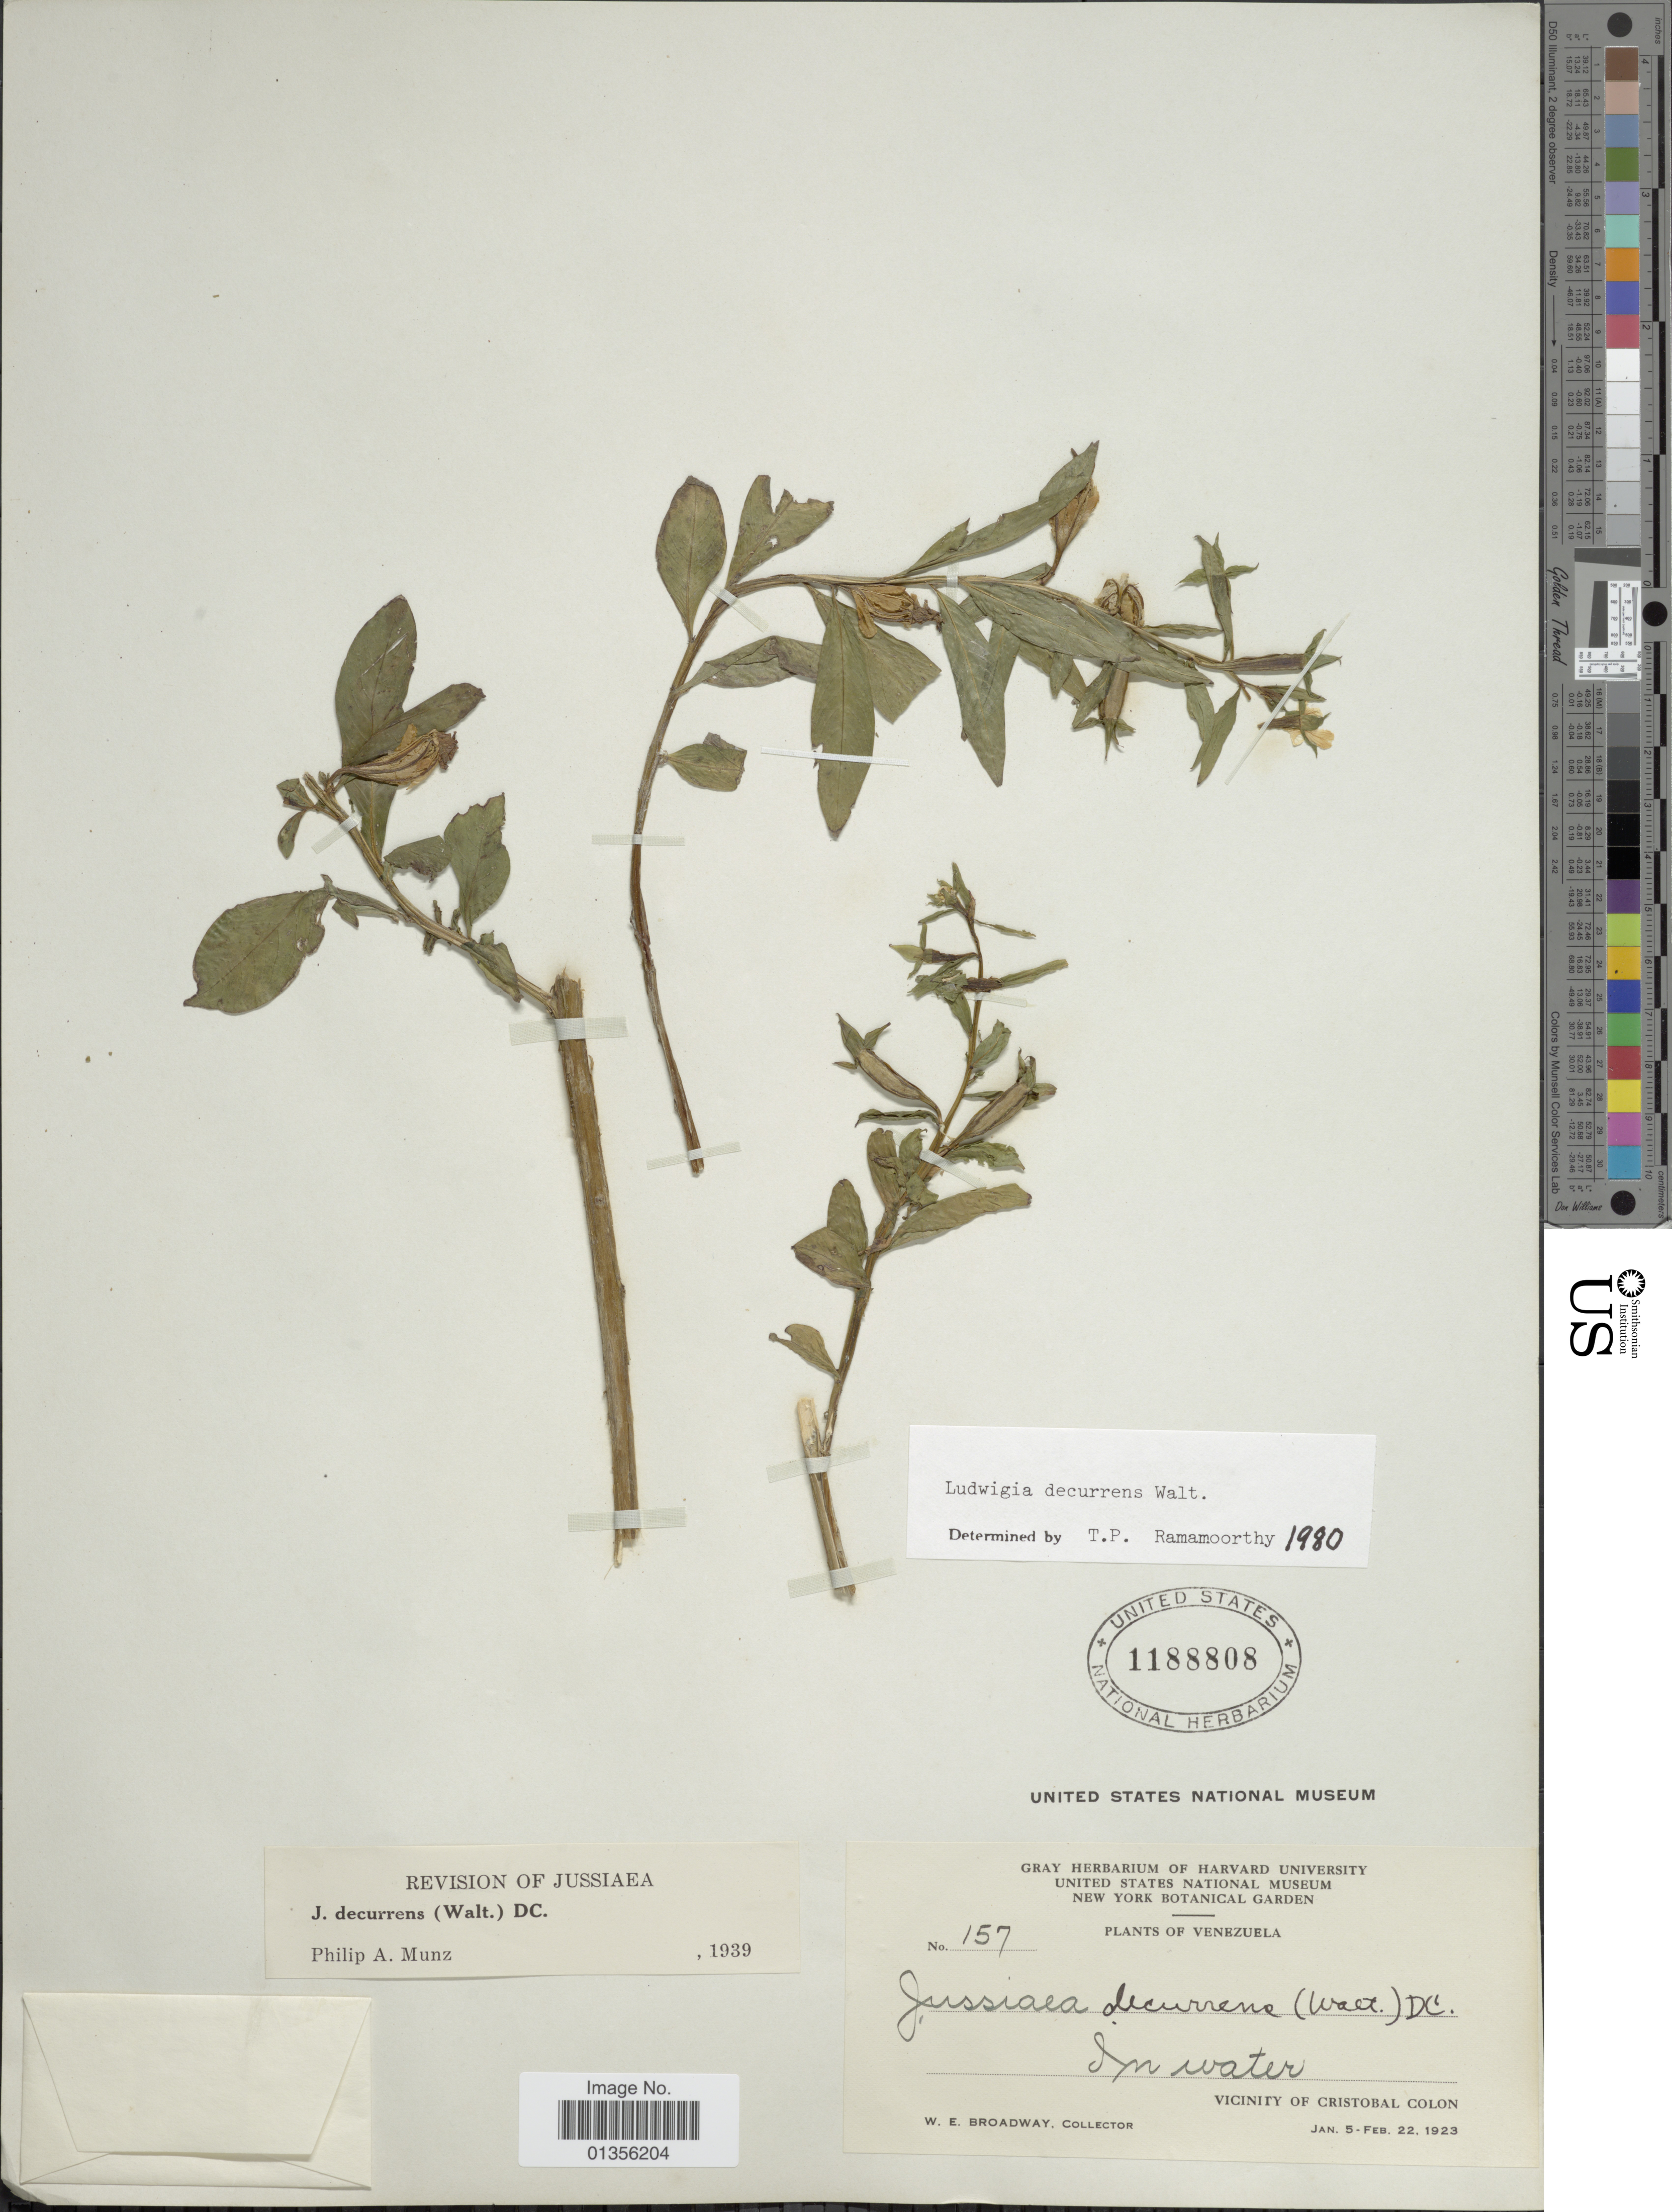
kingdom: Plantae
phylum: Tracheophyta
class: Magnoliopsida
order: Myrtales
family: Onagraceae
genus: Ludwigia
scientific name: Ludwigia decurrens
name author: Walter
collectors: W. E. Broadway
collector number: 157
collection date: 1923-01-05/1923-02-22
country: Venezuela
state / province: Sucre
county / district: Valdez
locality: Vicinity of Cristobal Colon.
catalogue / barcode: US 1188808